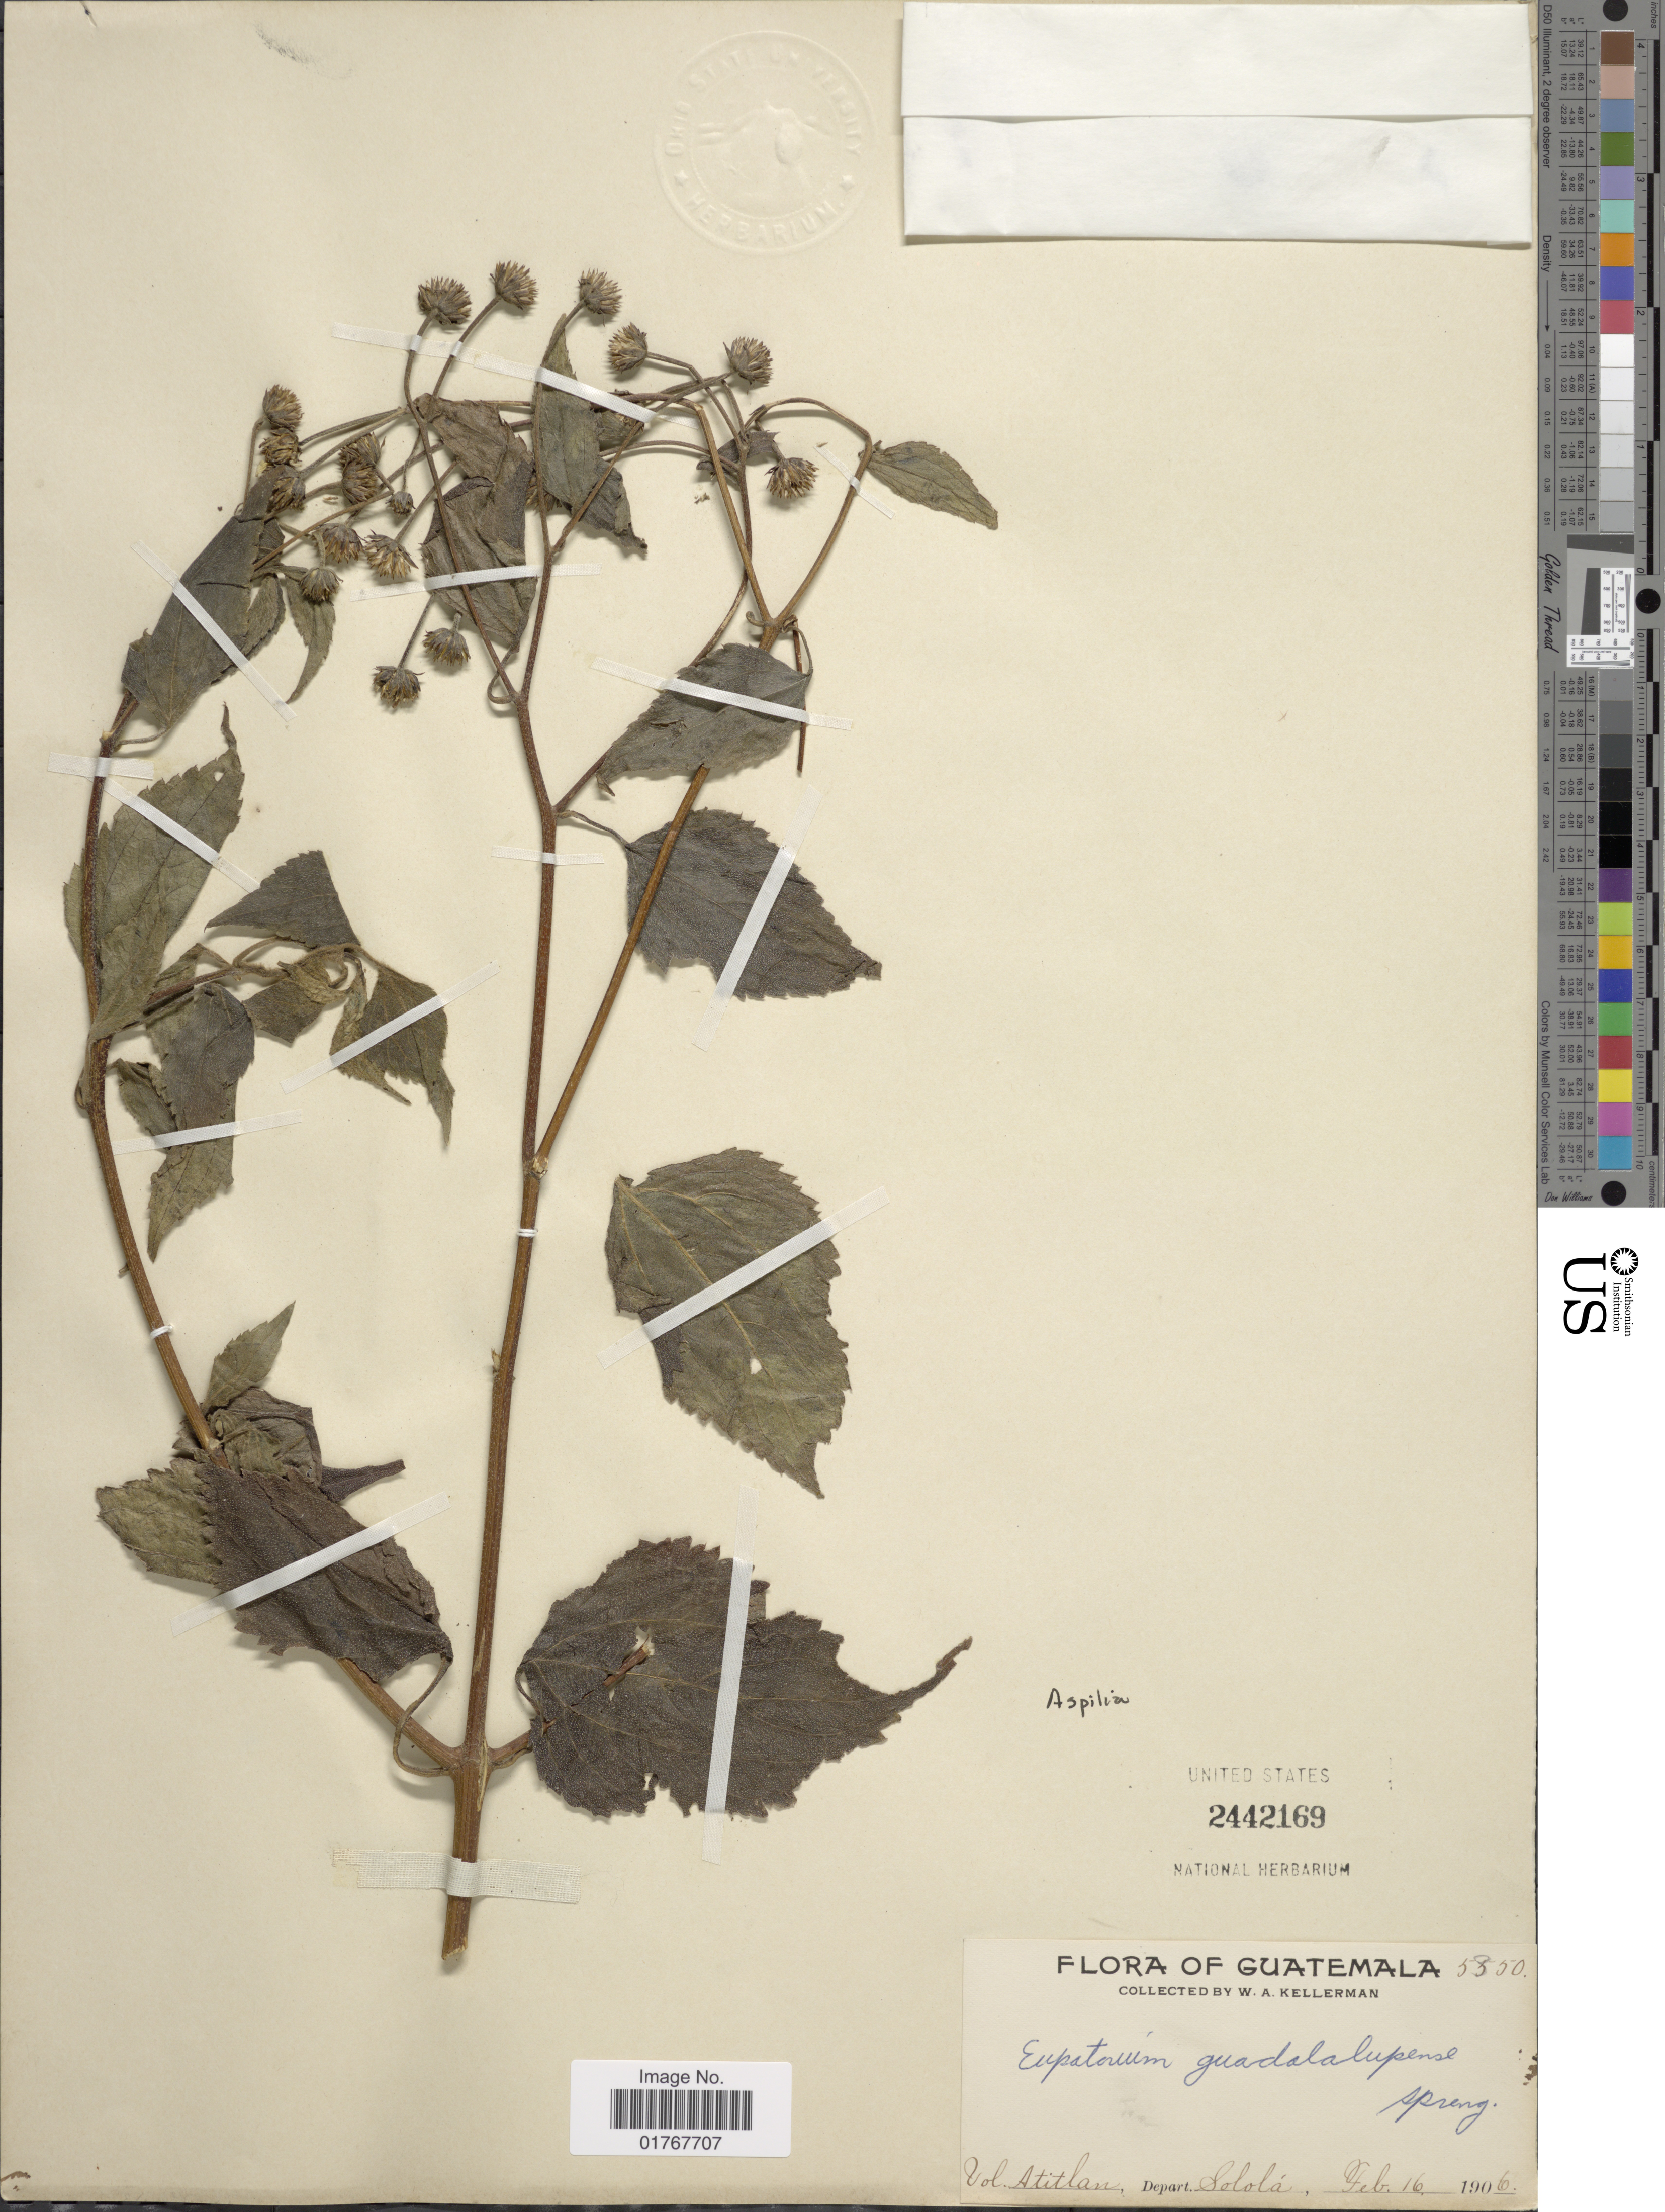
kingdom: Plantae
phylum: Tracheophyta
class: Magnoliopsida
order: Asterales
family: Asteraceae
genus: Viguiera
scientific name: Viguiera cordata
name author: (Hook. & Arn.) D'Arcy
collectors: W. Kellerman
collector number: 5550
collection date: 1906-02-16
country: Guatemala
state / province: Sololá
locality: Vol Atitlan, Depart. Sololá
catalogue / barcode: US 2442169